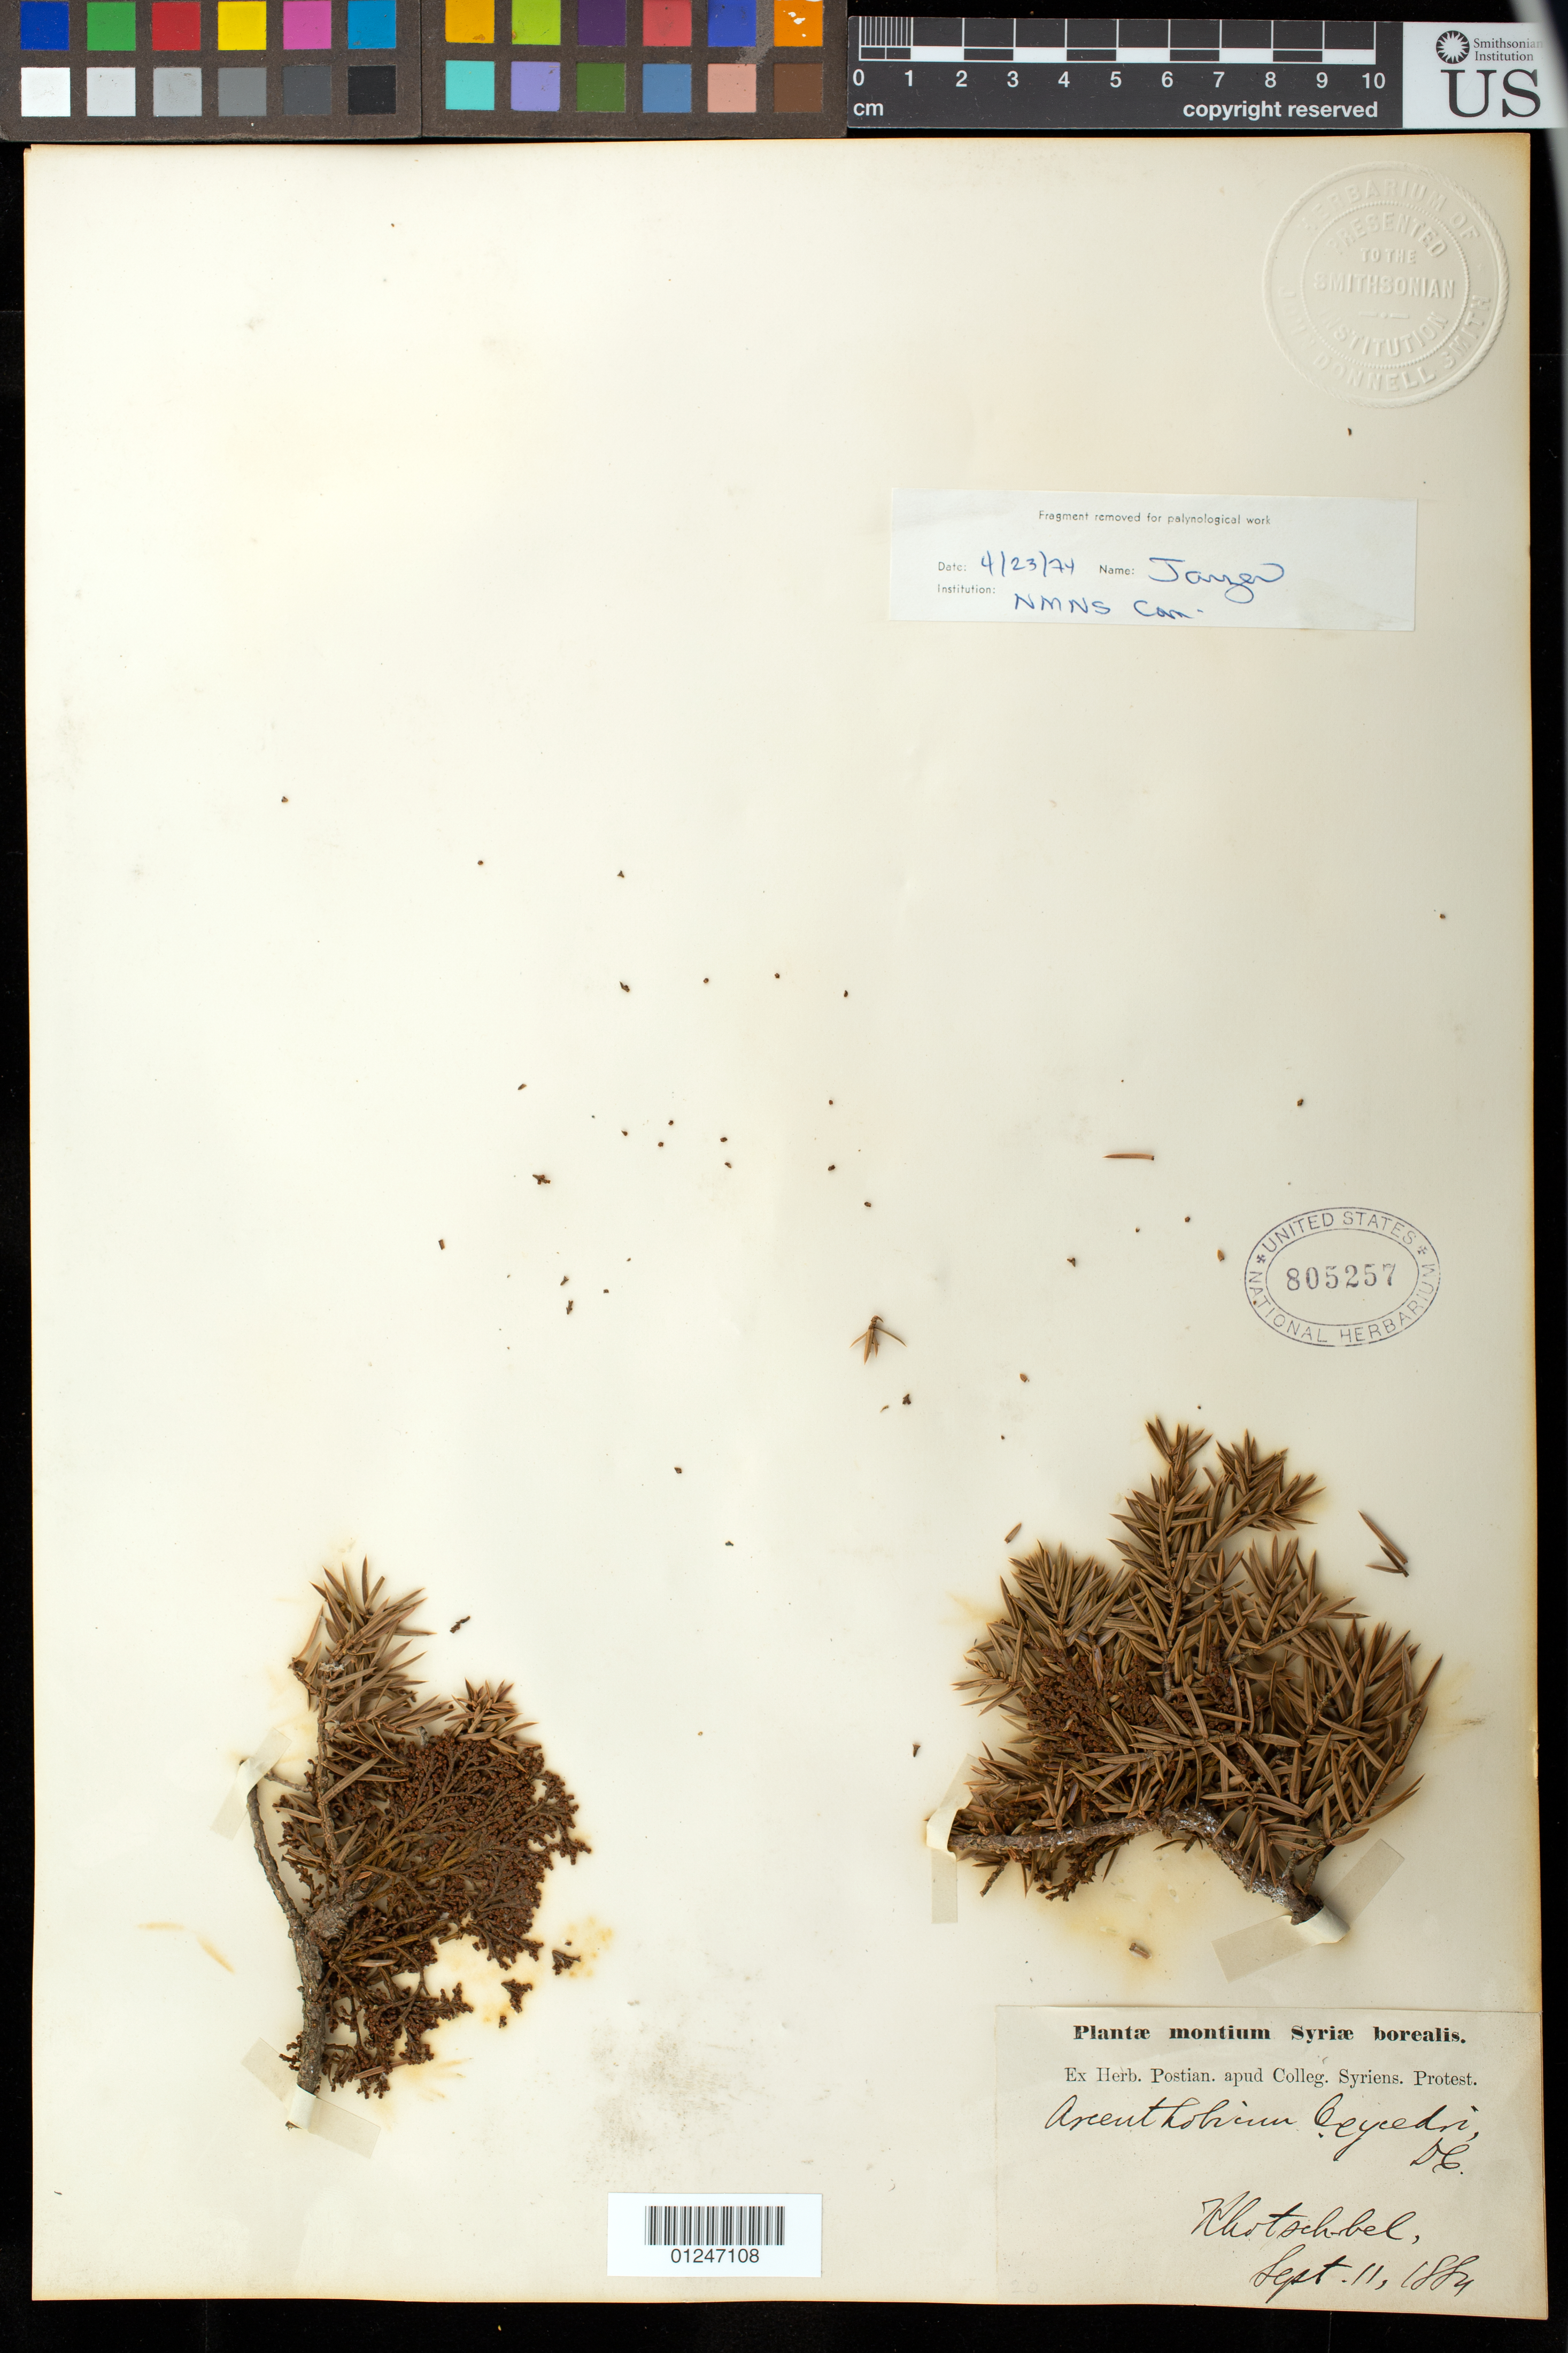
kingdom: Plantae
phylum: Tracheophyta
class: Magnoliopsida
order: Santalales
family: Viscaceae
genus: Arceuthobium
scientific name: Arceuthobium oxycedri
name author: (DC.) M. Bieb.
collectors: -. Postian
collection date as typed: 11 Sep 1884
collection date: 1884-09-11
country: Syria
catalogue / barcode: US 805257